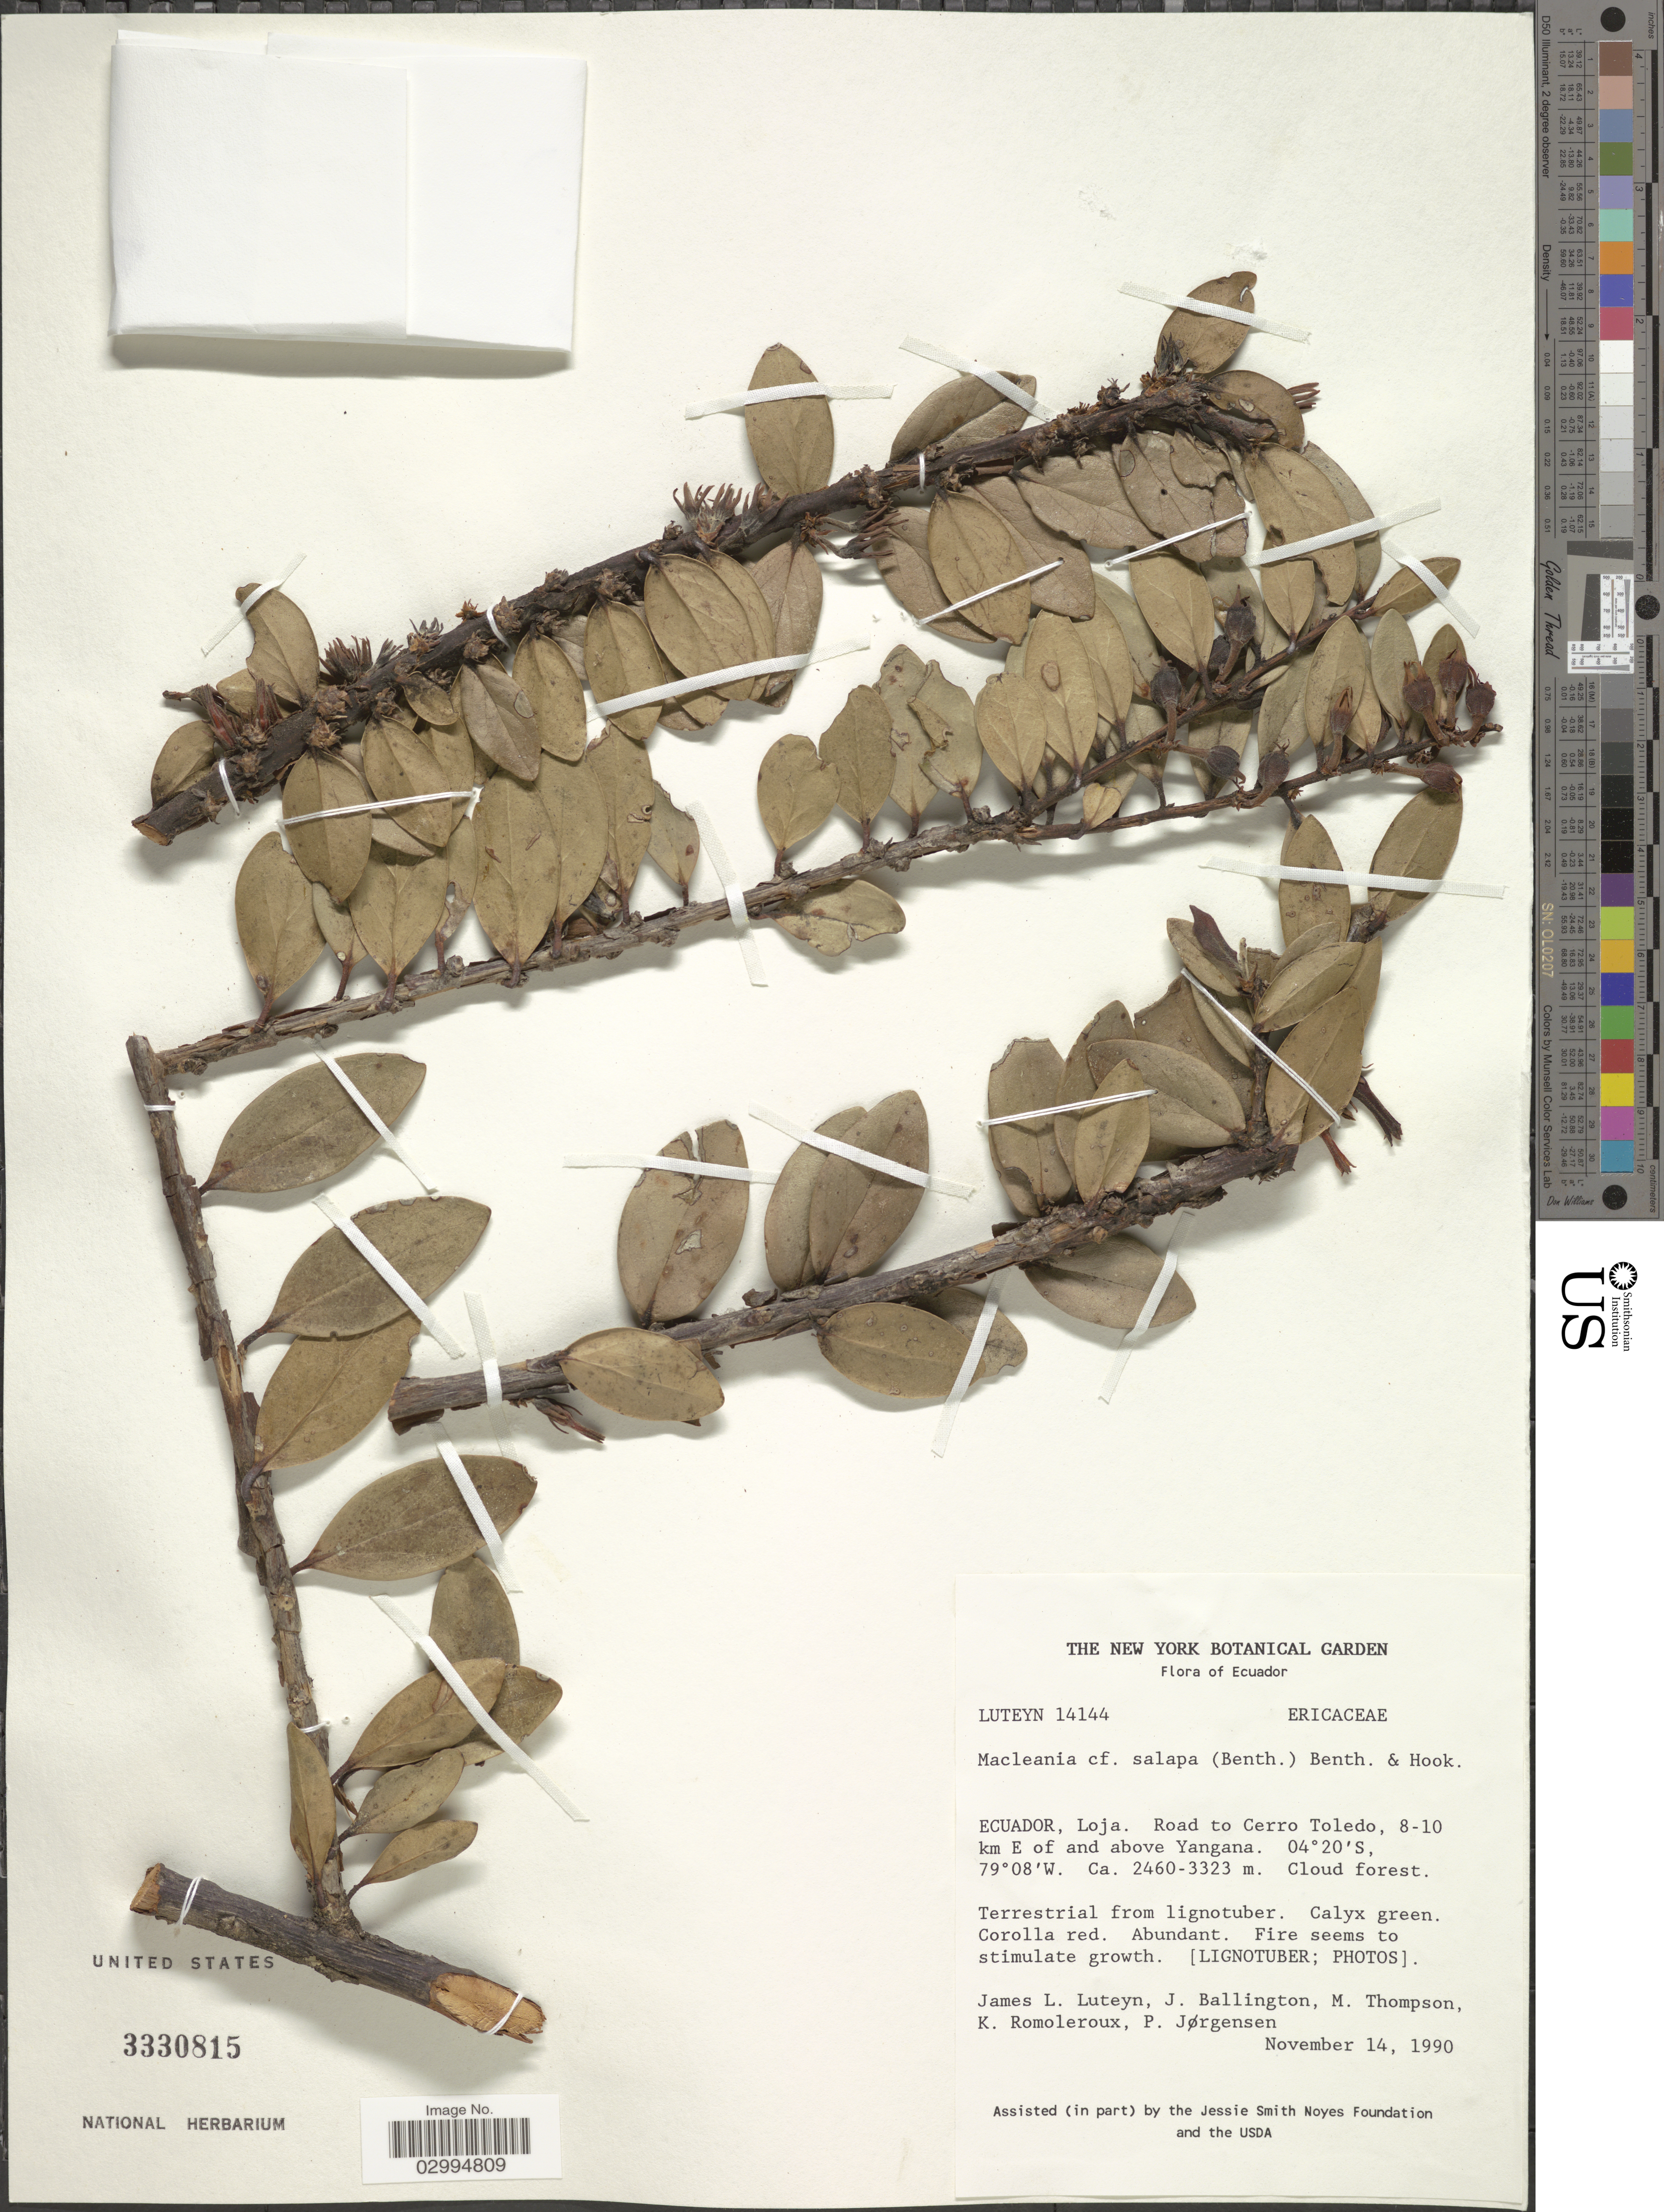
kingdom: Plantae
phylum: Tracheophyta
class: Magnoliopsida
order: Ericales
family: Ericaceae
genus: Macleania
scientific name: Macleania salapa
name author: (Benth.) Benth. & Hook. f. ex Drake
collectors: J. L. Luteyn, J. Ballington, M. Thompson, K. Romoleroux & P. Jørgensen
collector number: LUTEYN14144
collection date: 1990-11-14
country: Ecuador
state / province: Loja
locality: Road to Cerro Toledo, 8-10 km E of and above Yangana.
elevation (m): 2460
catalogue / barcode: US 3330815